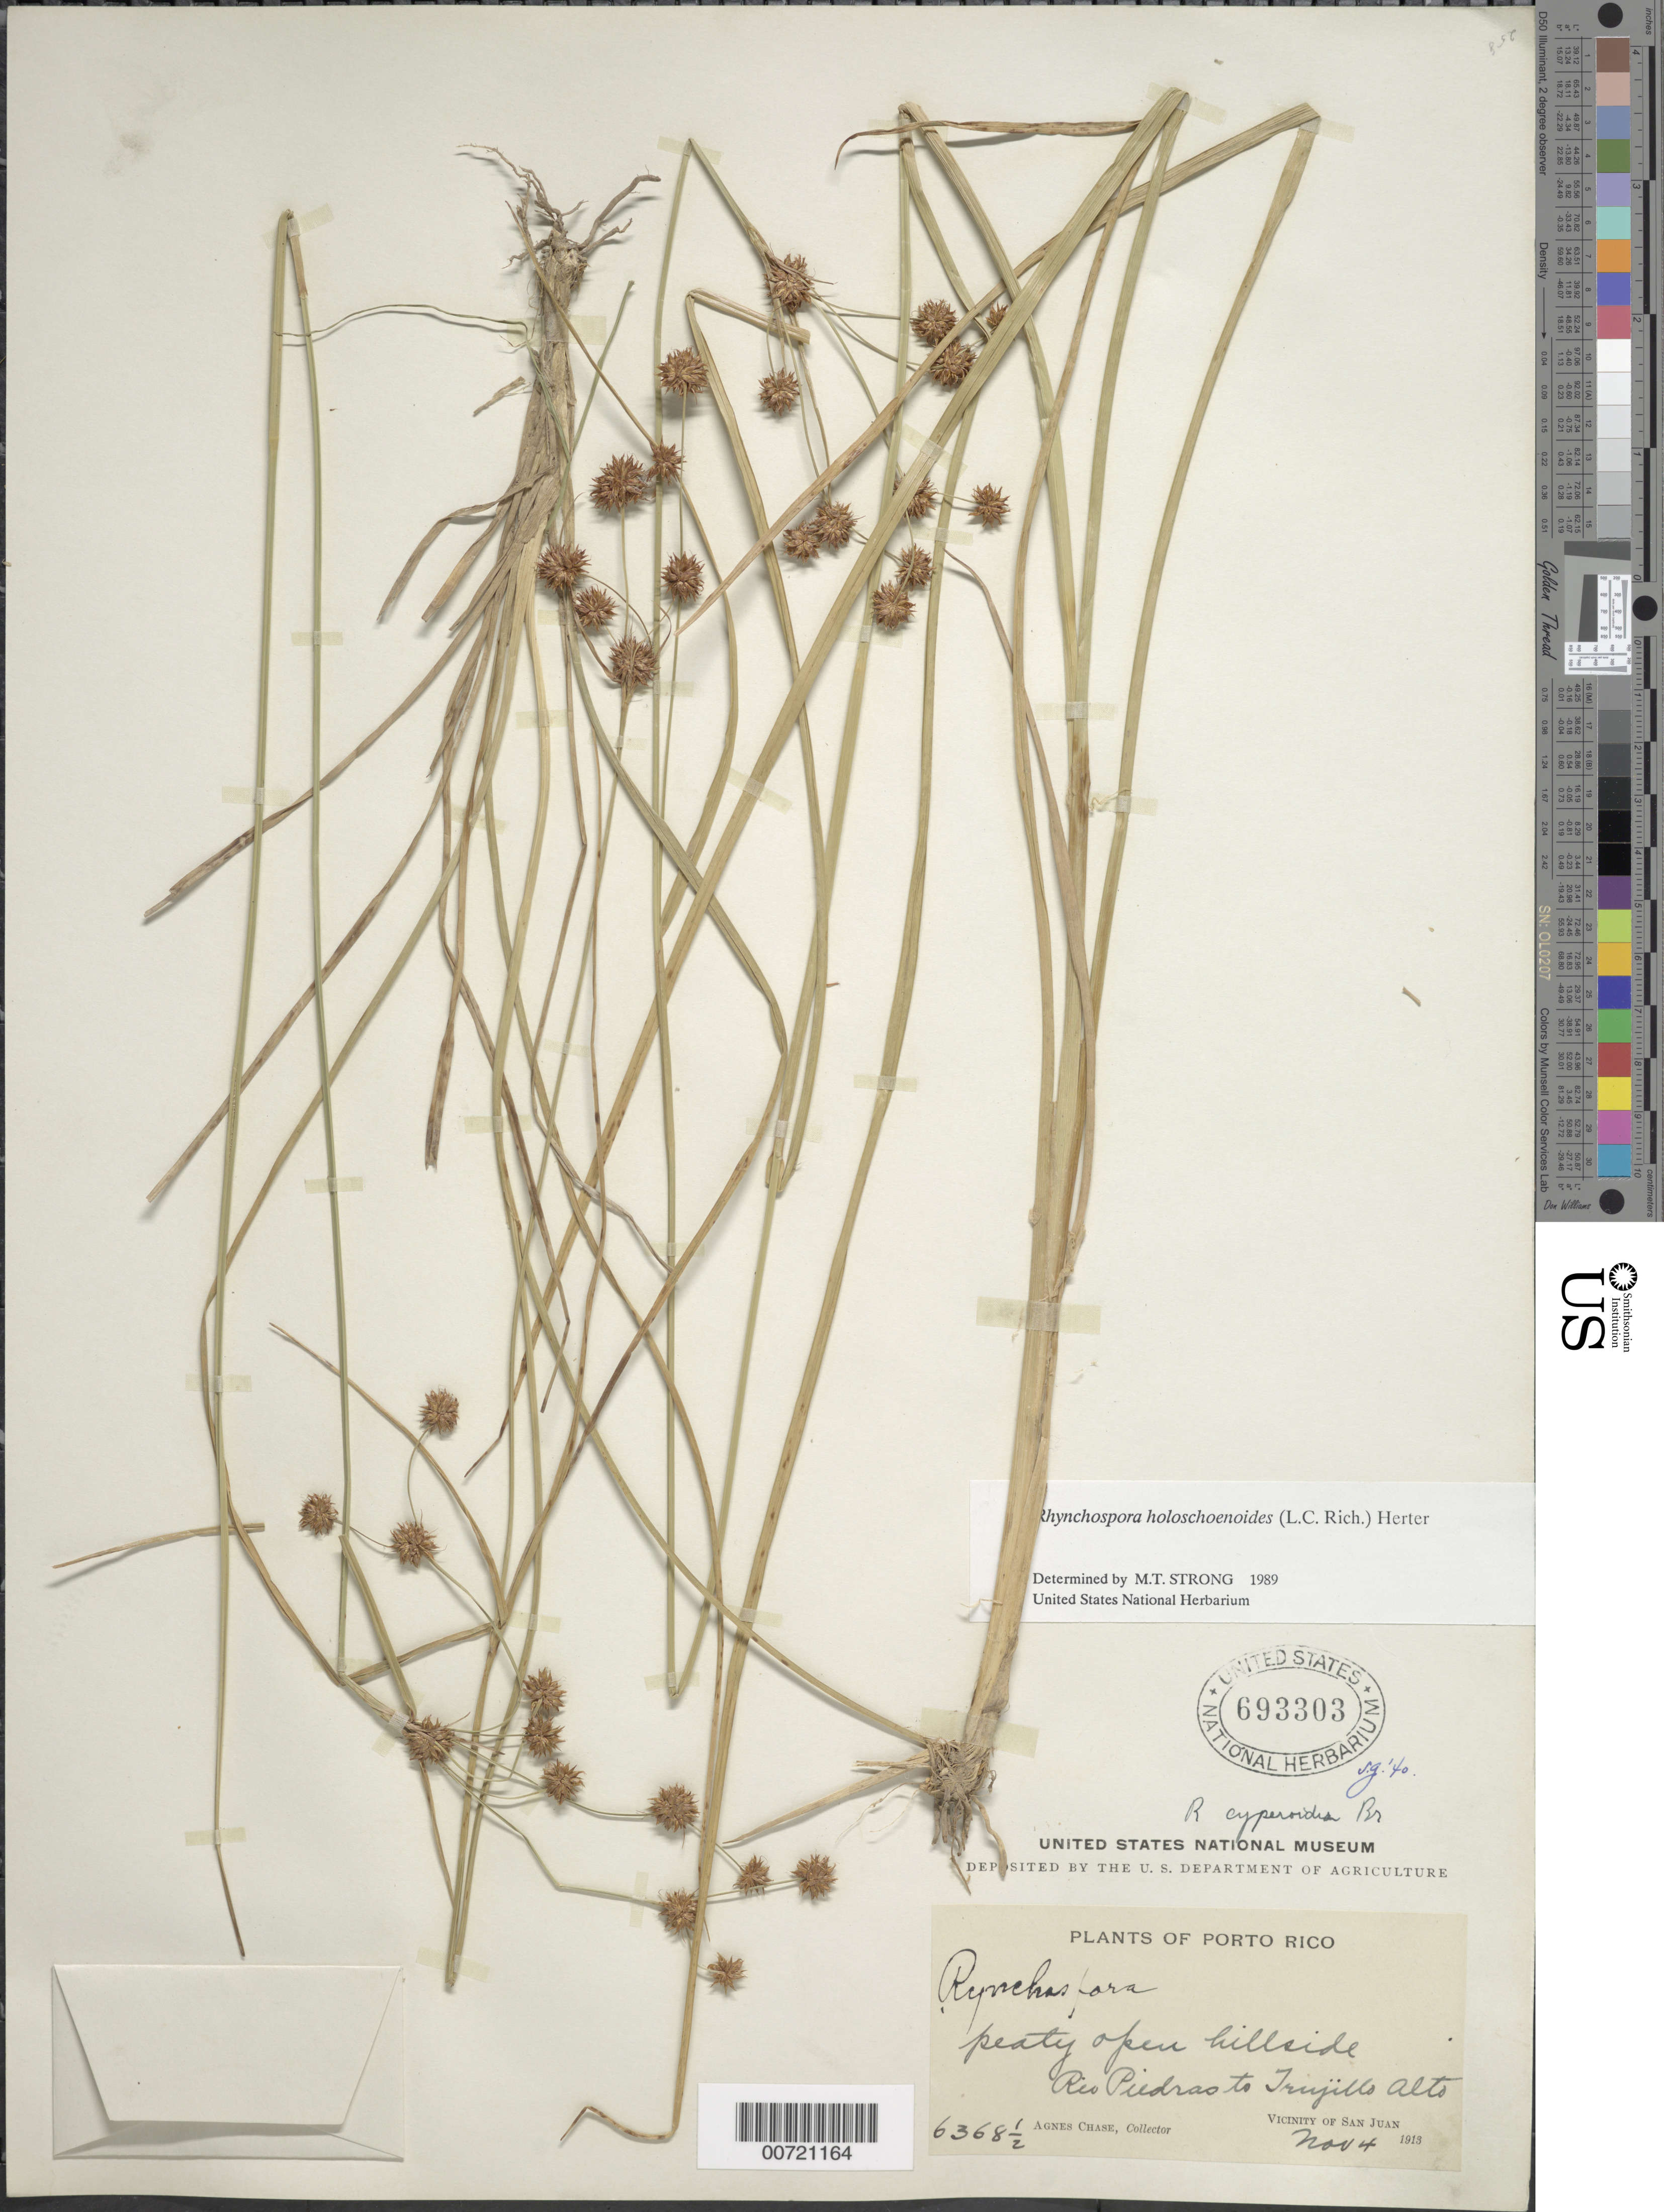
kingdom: Plantae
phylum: Tracheophyta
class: Liliopsida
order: Poales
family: Cyperaceae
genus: Rhynchospora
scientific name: Rhynchospora holoschoenoides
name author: (Rich.) Herter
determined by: Strong, M. T., (US), Smithsonian Institution - National Museum of Natural History (UNITED STATES)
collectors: A. Chase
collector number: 6368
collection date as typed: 04 Nov 1913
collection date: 1913-11-04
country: Puerto Rico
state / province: San Juan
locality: Rio Piedras to Trujillo Alto, vicinity of San Juan.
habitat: Peaty open hillside.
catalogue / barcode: US 693303